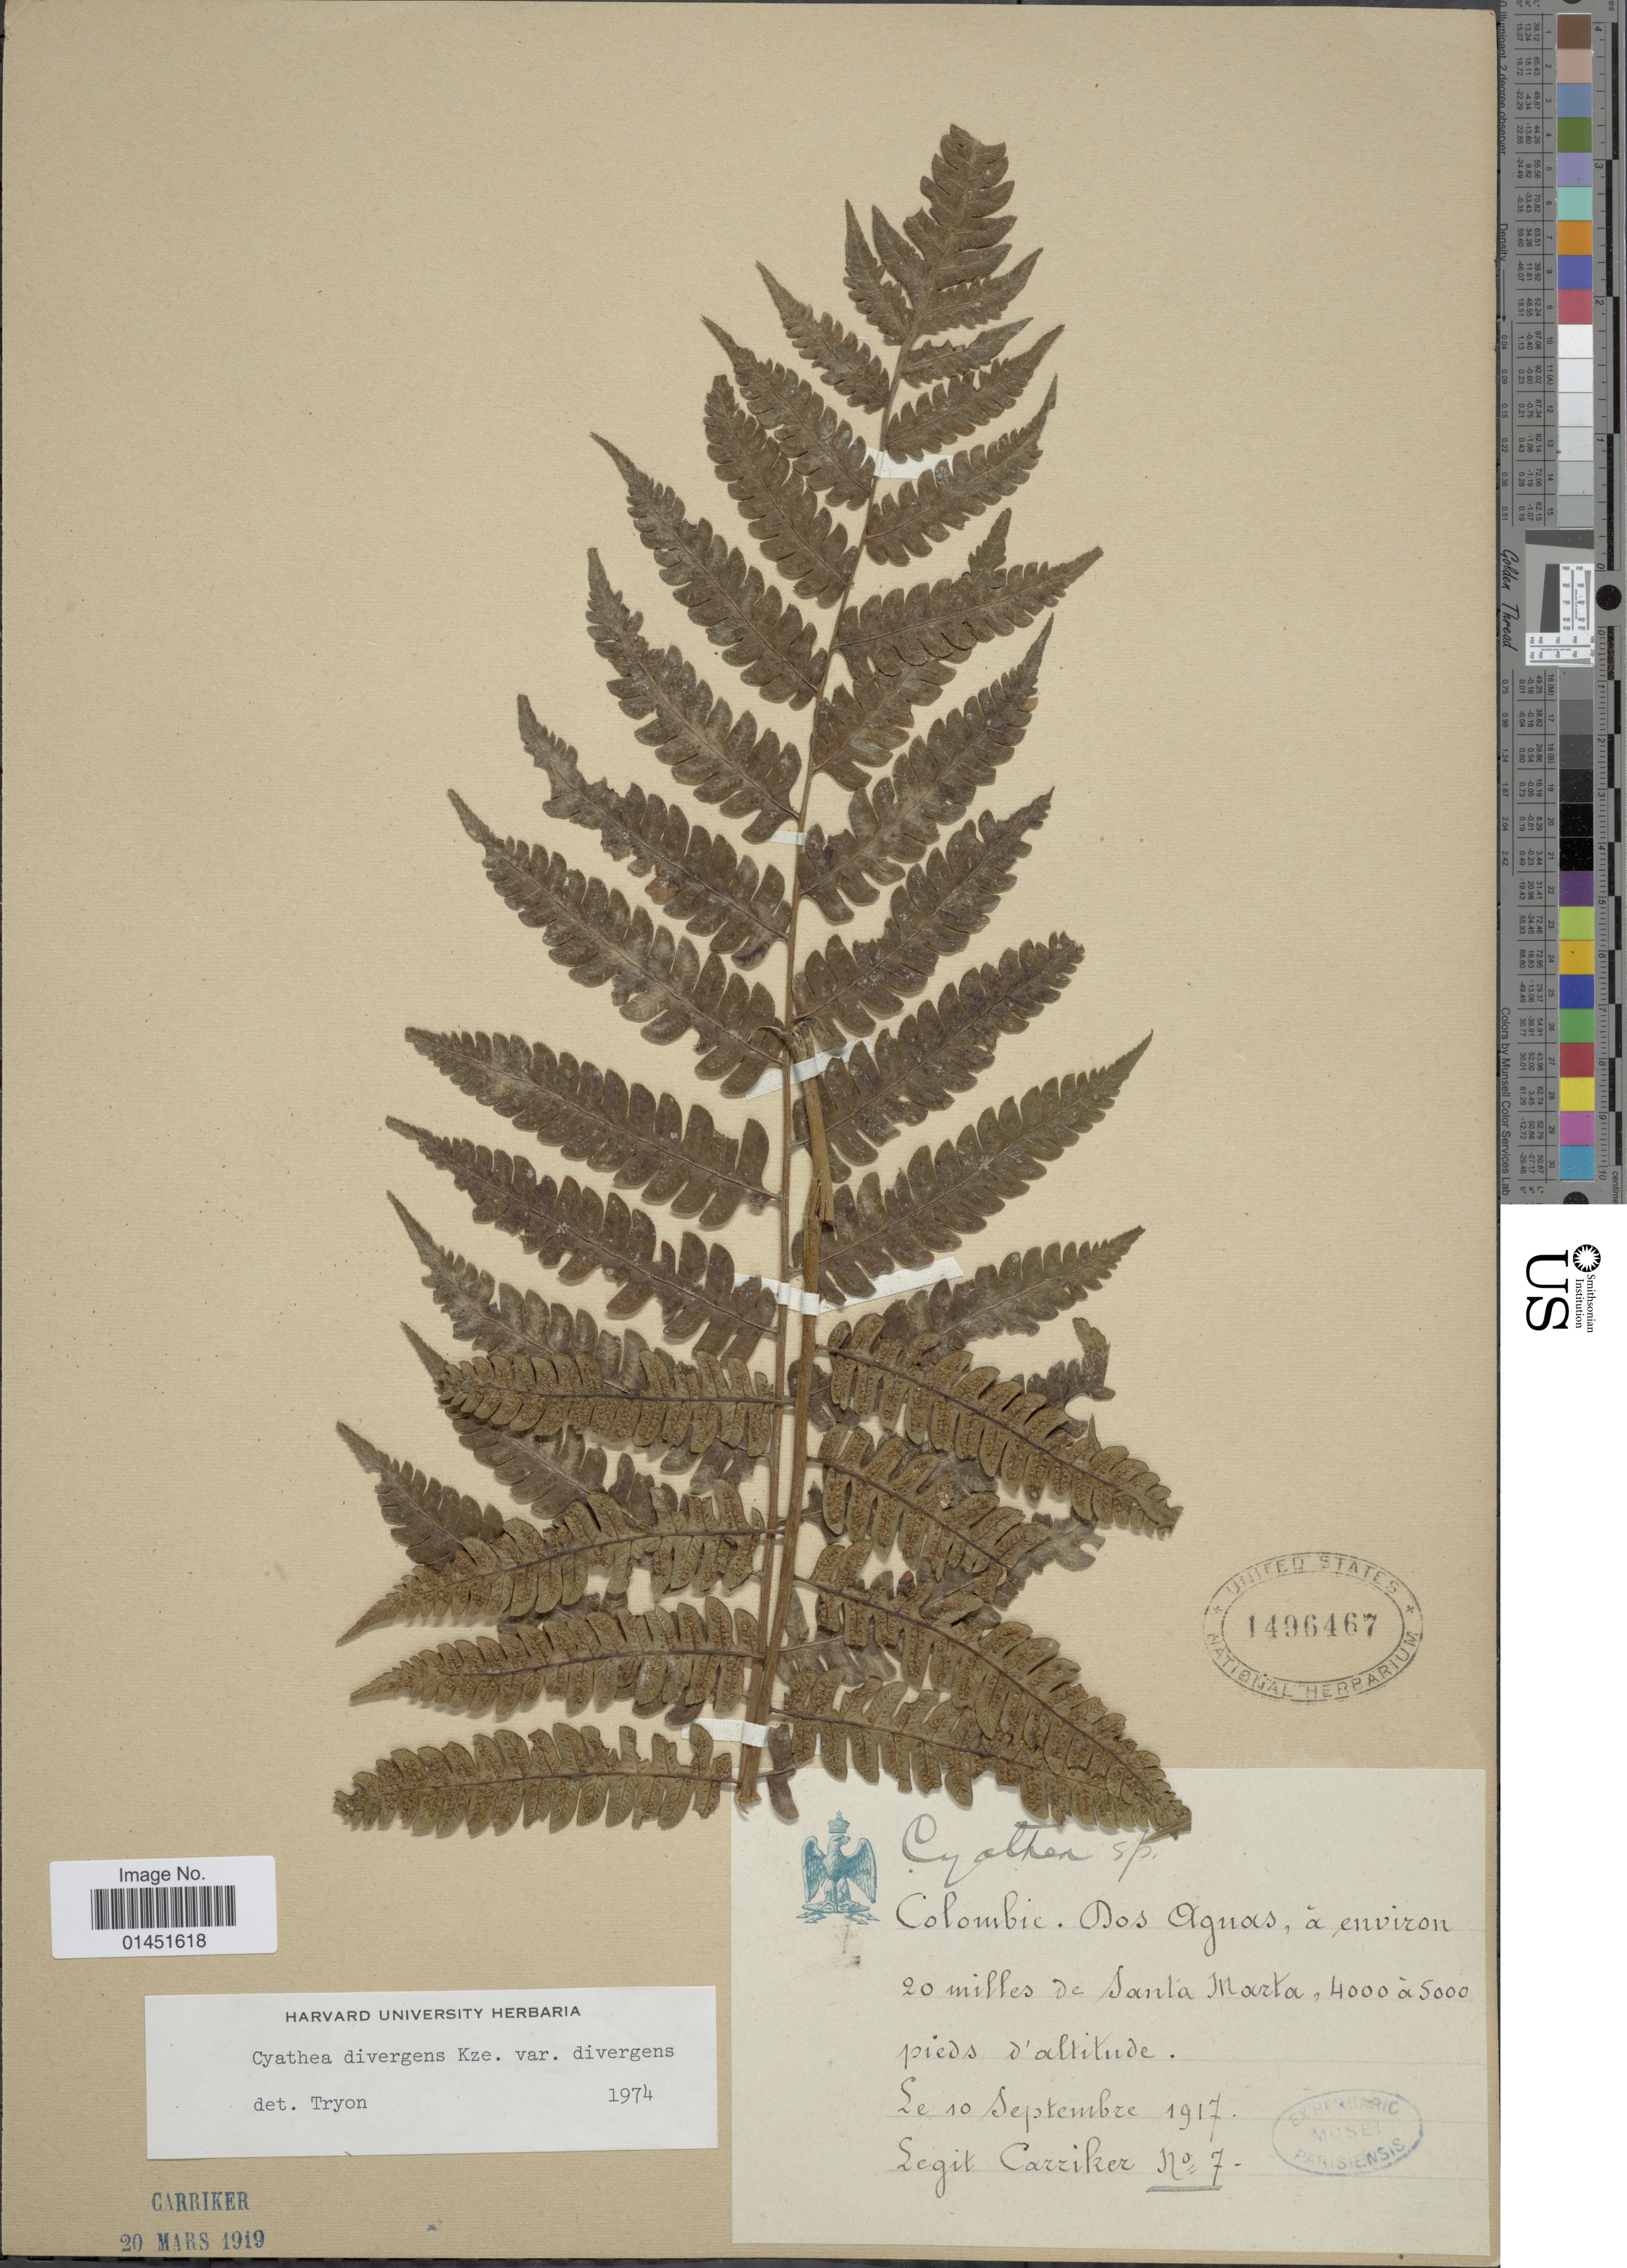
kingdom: Plantae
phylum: Tracheophyta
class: Polypodiopsida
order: Cyatheales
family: Cyatheaceae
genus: Cyathea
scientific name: Cyathea divergens var. divergens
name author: Kunze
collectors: Carriker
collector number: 7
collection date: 1917-09-10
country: Colombia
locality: Dos Aguas, a environ 20 milles de Santa Marta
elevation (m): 1219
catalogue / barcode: US 1496467